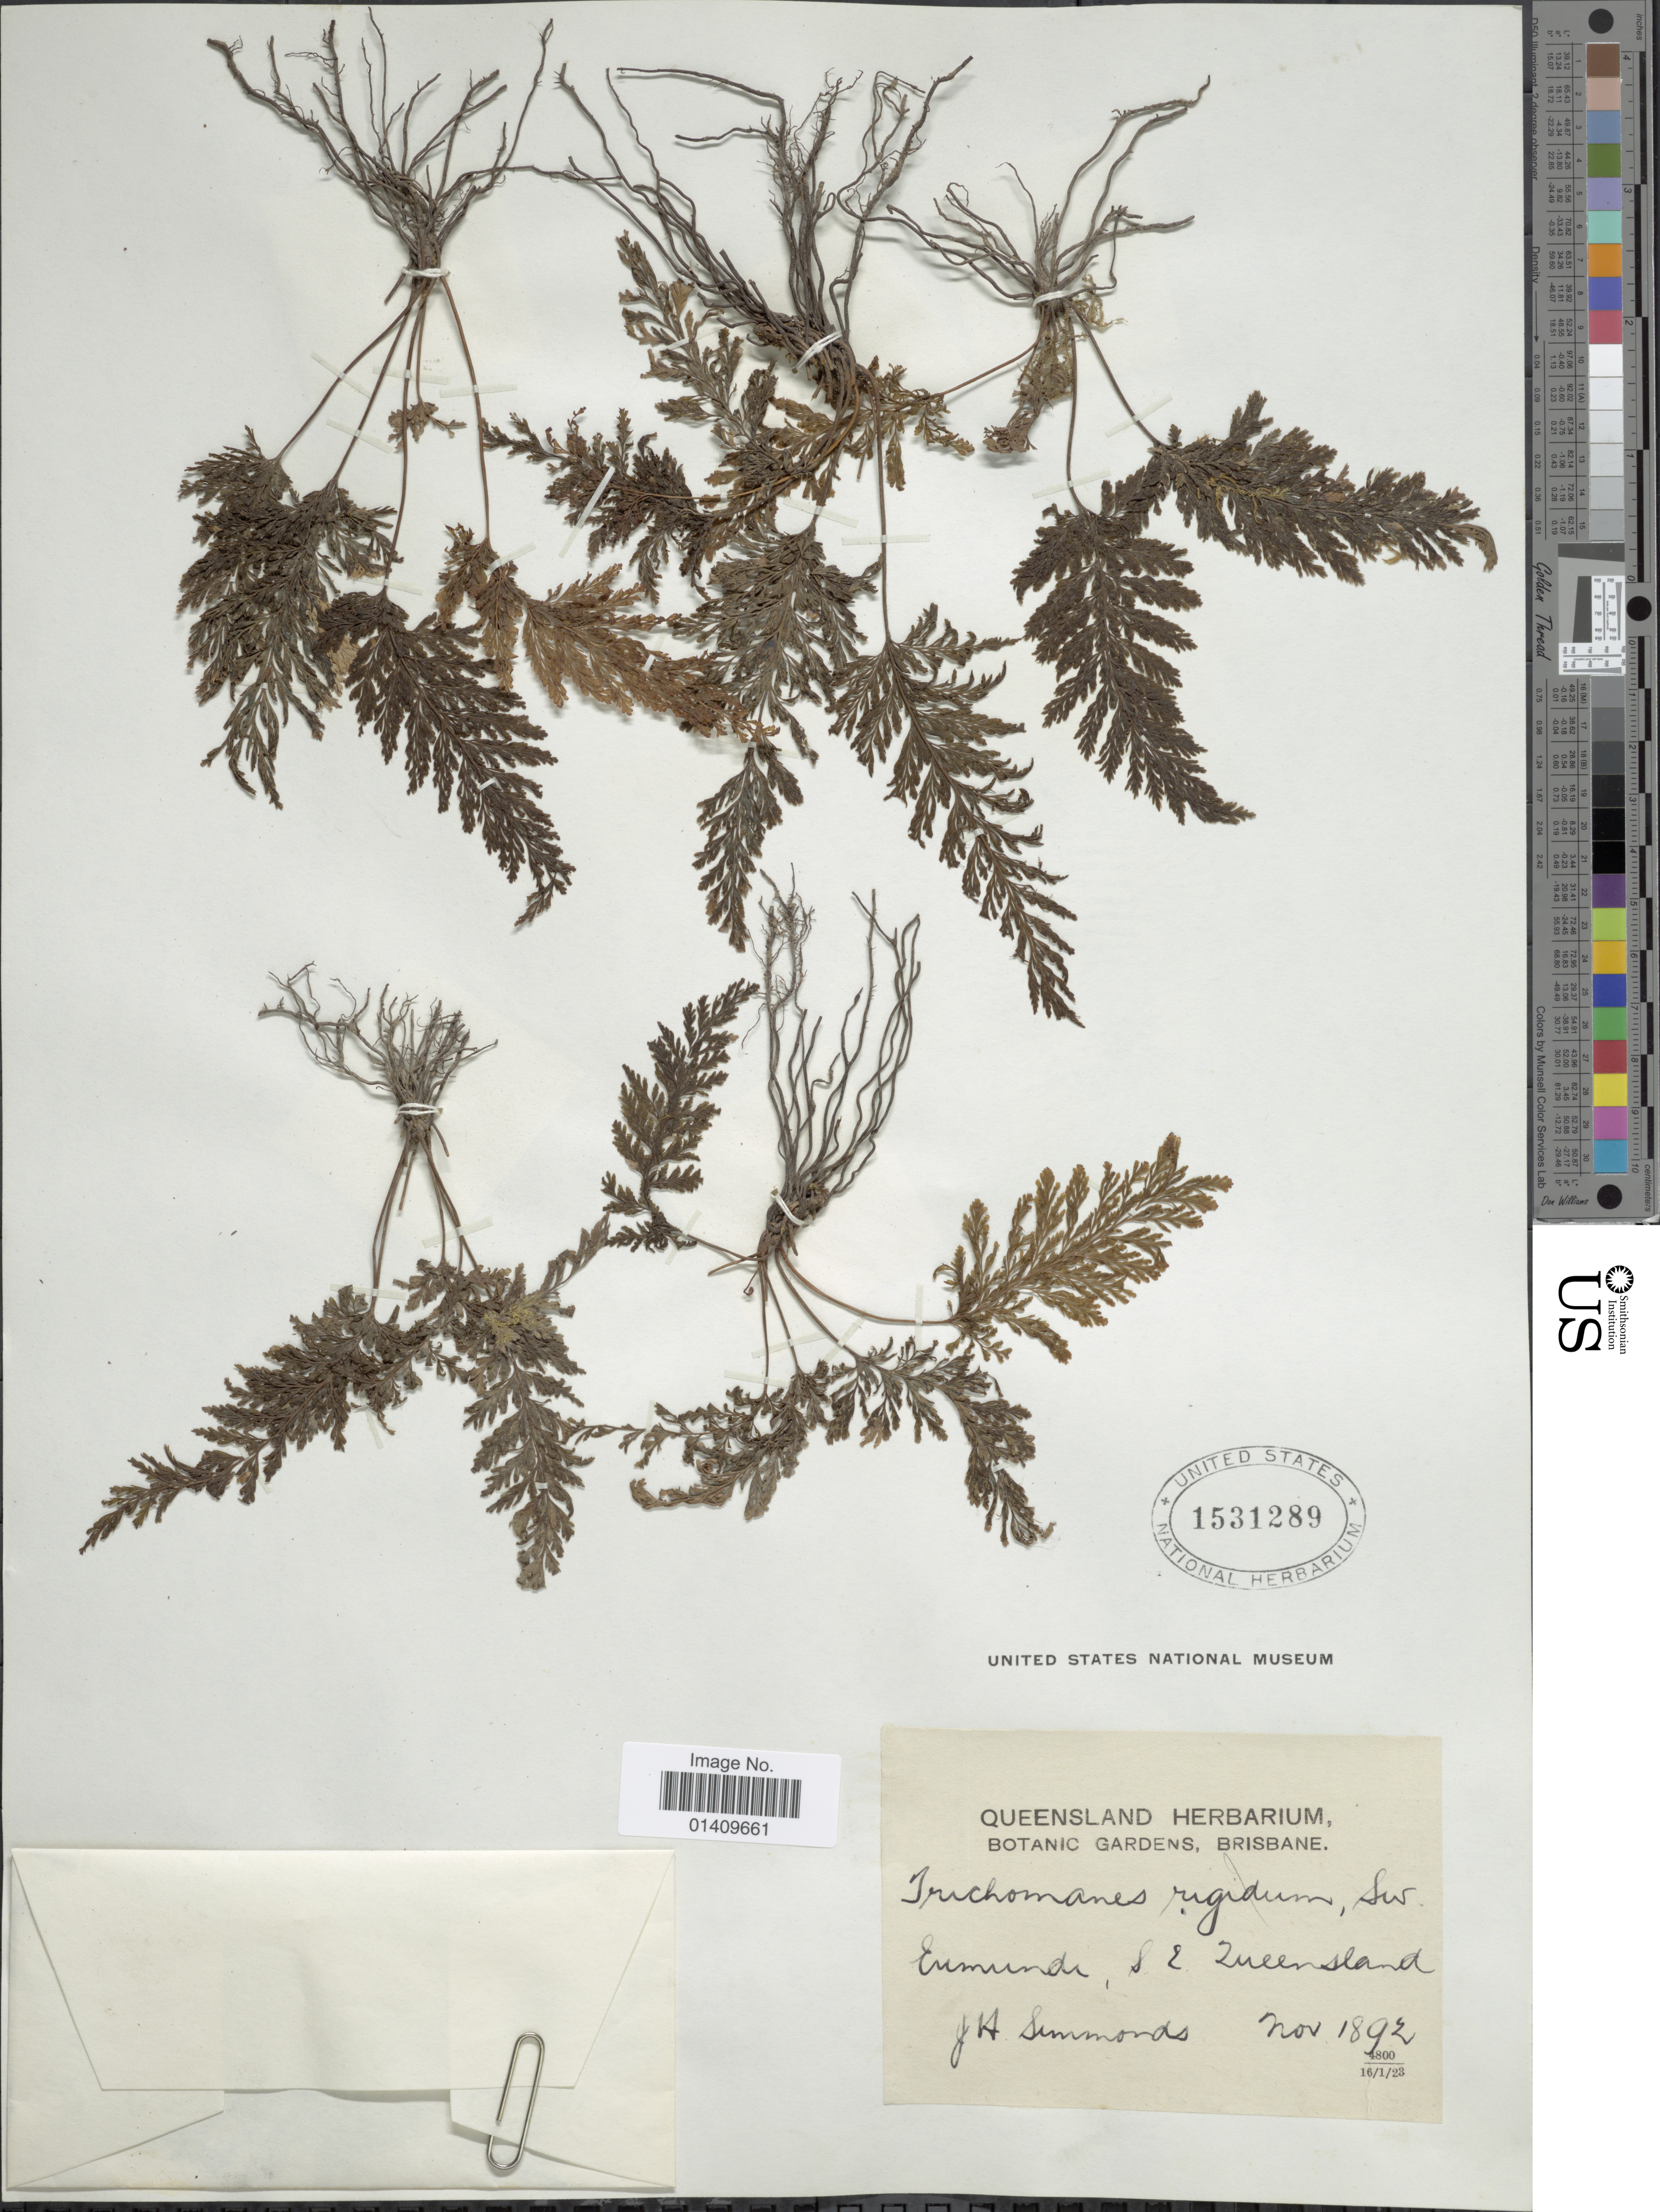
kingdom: Plantae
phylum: Tracheophyta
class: Polypodiopsida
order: Hymenophyllales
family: Hymenophyllaceae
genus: Callistopteris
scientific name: Callistopteris baueriana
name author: Copel.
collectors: J. Simmonds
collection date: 1892-11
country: Australia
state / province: Queensland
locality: Eumundi, S.E. Queensland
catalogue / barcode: US 1531289